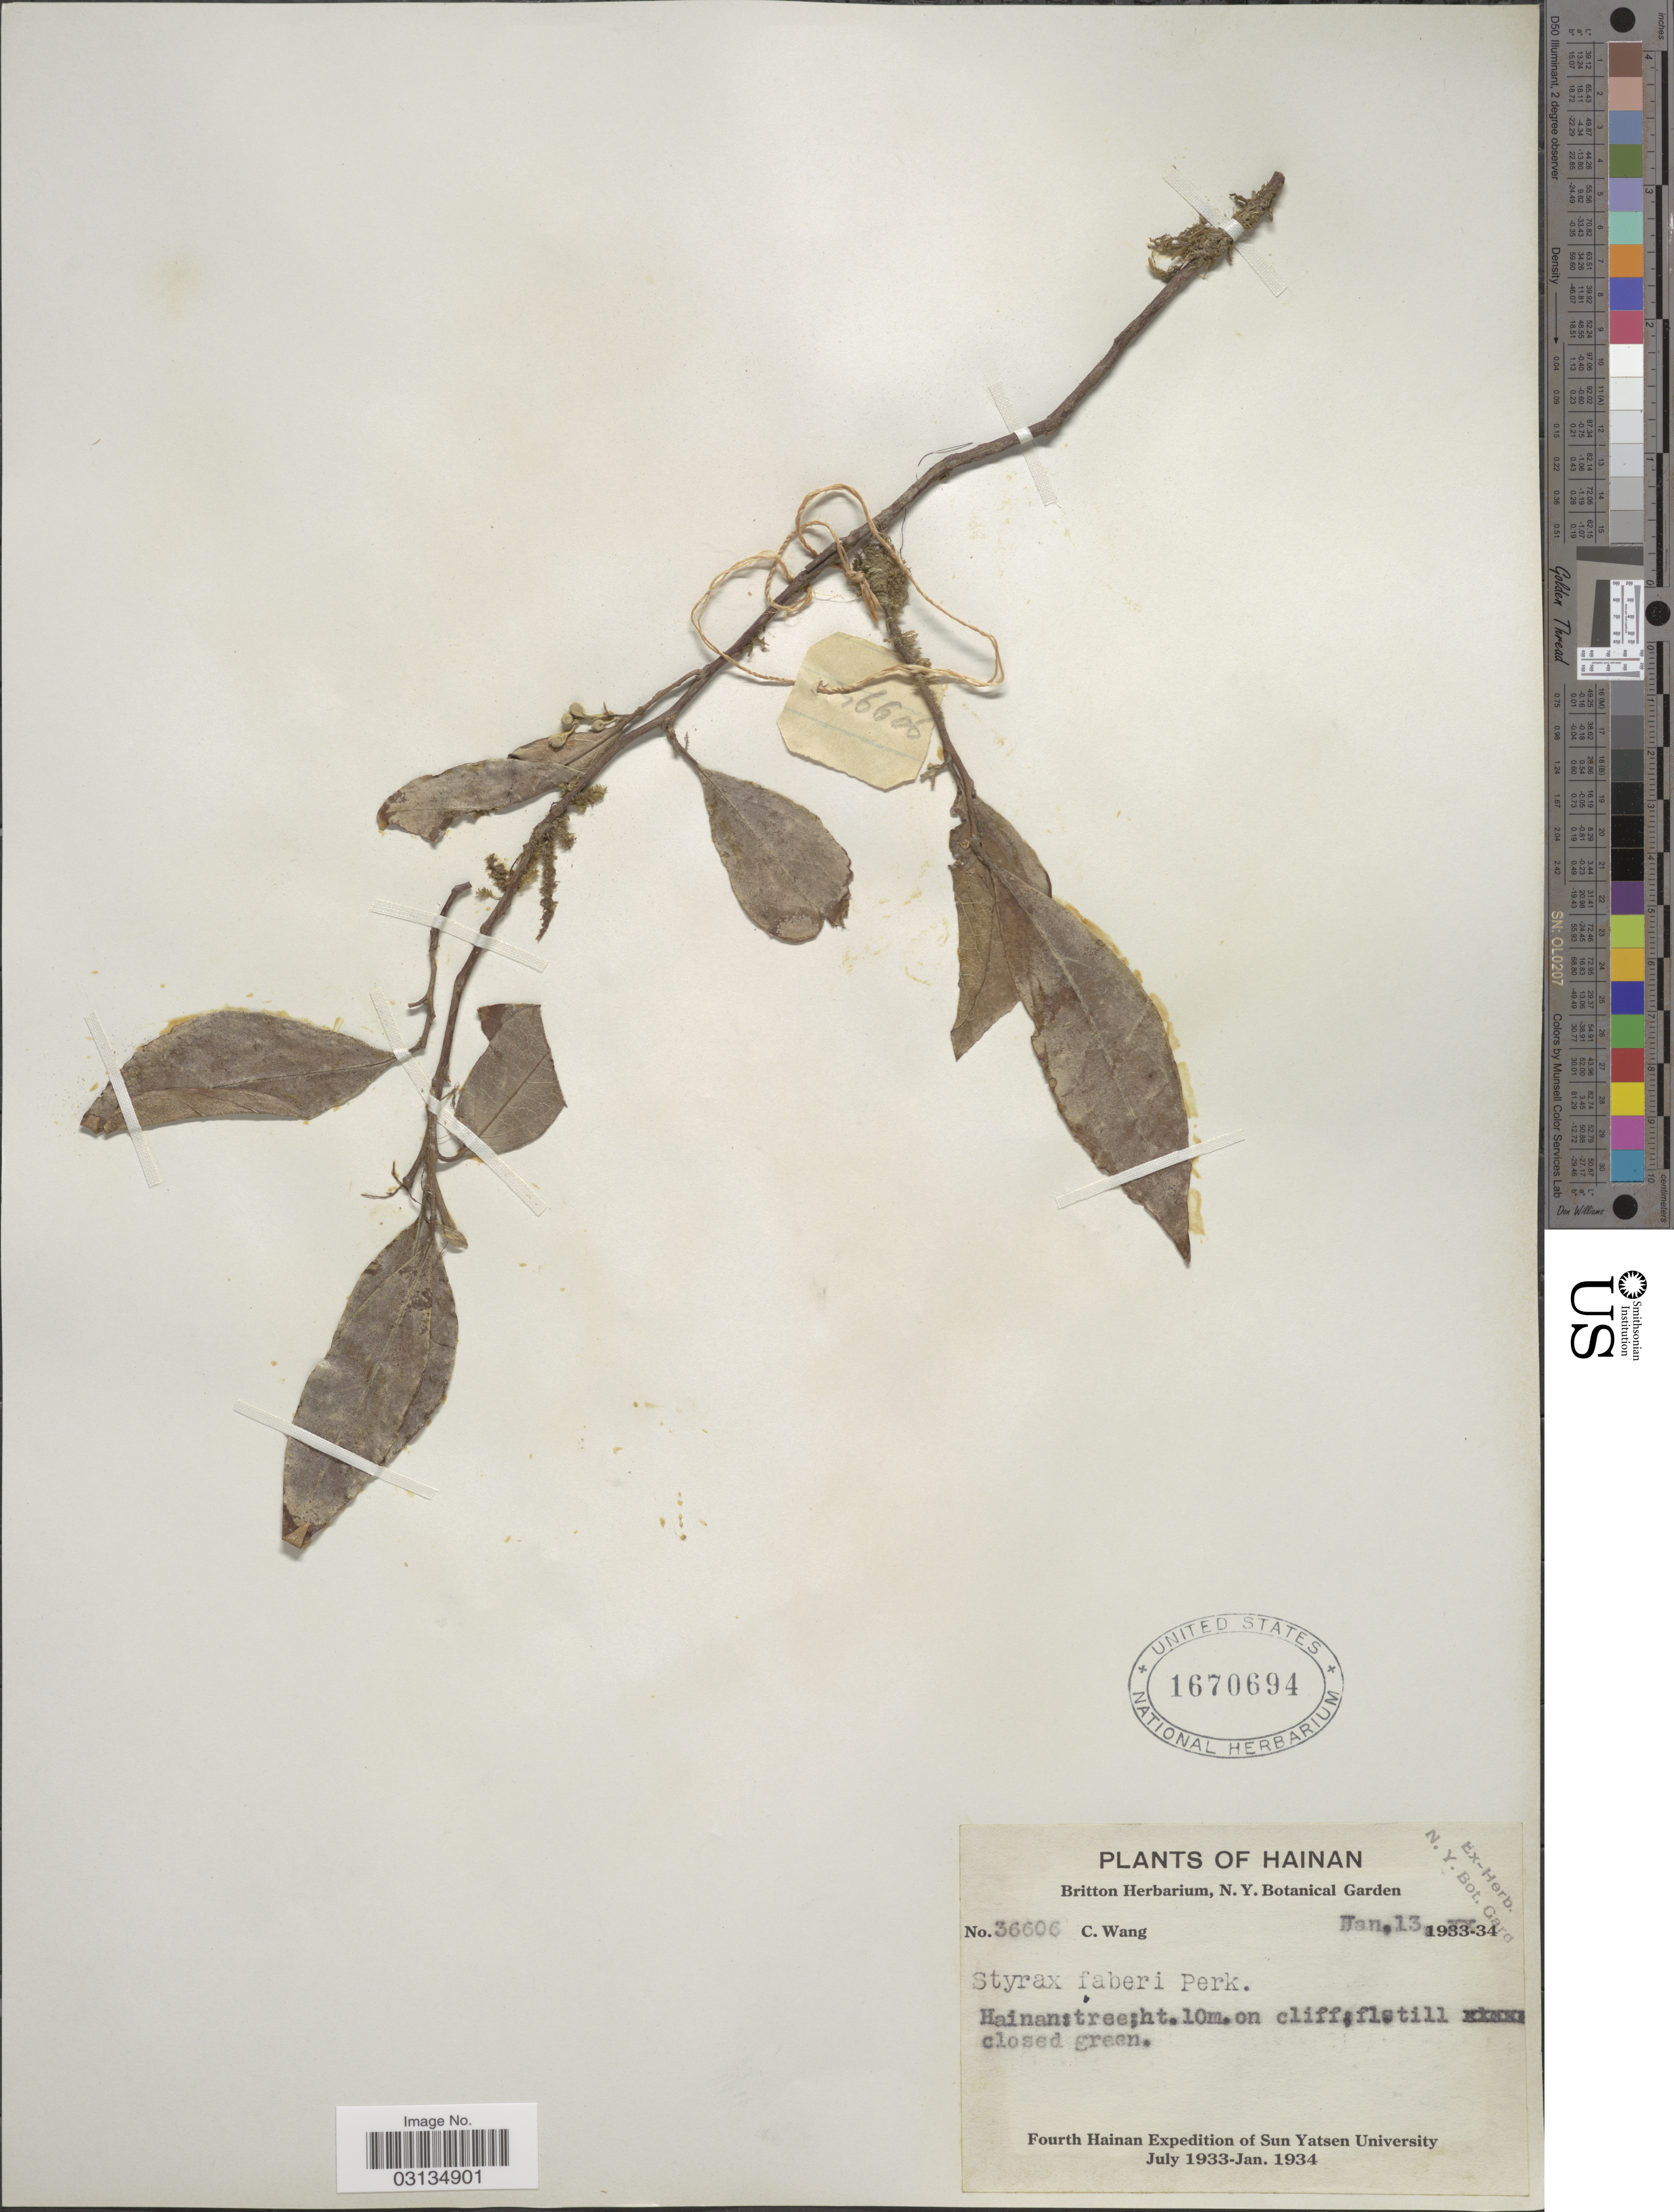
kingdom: Plantae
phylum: Tracheophyta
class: Magnoliopsida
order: Ericales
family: Styracaceae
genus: Styrax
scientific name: Styrax faberi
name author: Perkins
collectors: C. Wang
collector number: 36606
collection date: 1934-01-13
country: China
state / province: Hainan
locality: Hainan.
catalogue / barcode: US 1670694